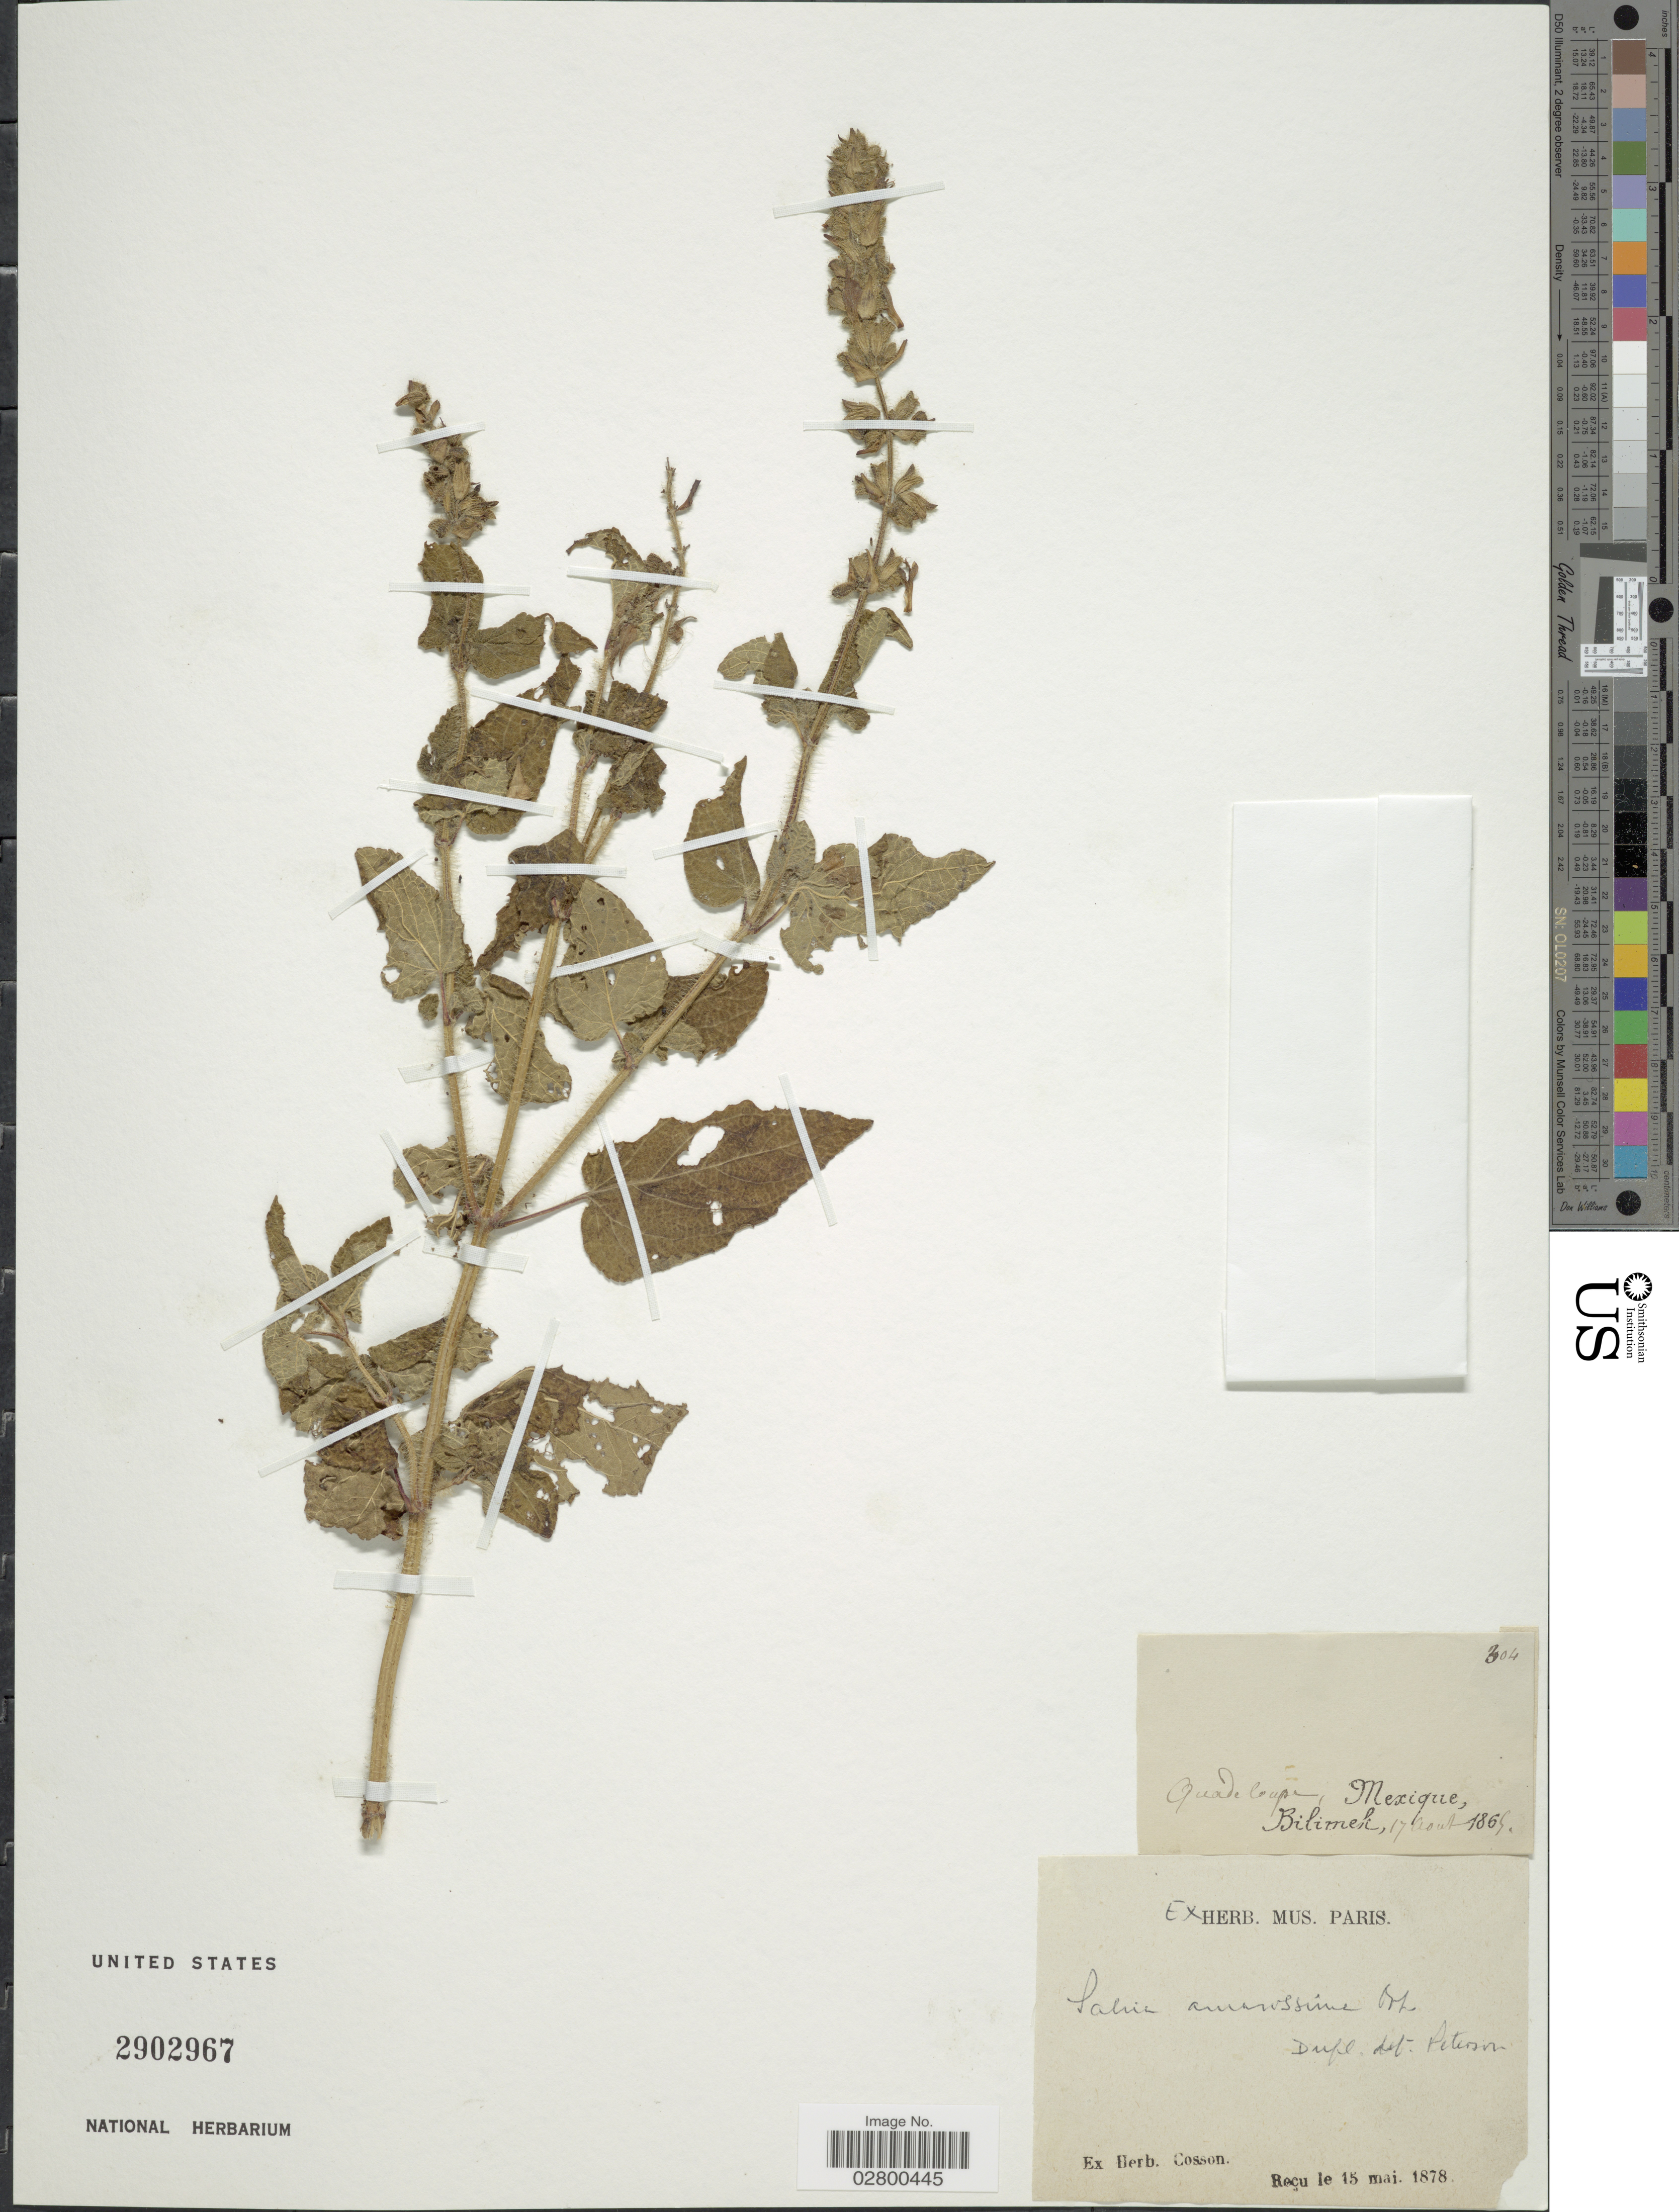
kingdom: Plantae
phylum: Tracheophyta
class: Magnoliopsida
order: Lamiales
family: Lamiaceae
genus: Salvia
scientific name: Salvia amarissima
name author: Orteg.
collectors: -. Bilimek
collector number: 304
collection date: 1869-08-17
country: Mexico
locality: Guadeloupe, Mexique.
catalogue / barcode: US 2902967